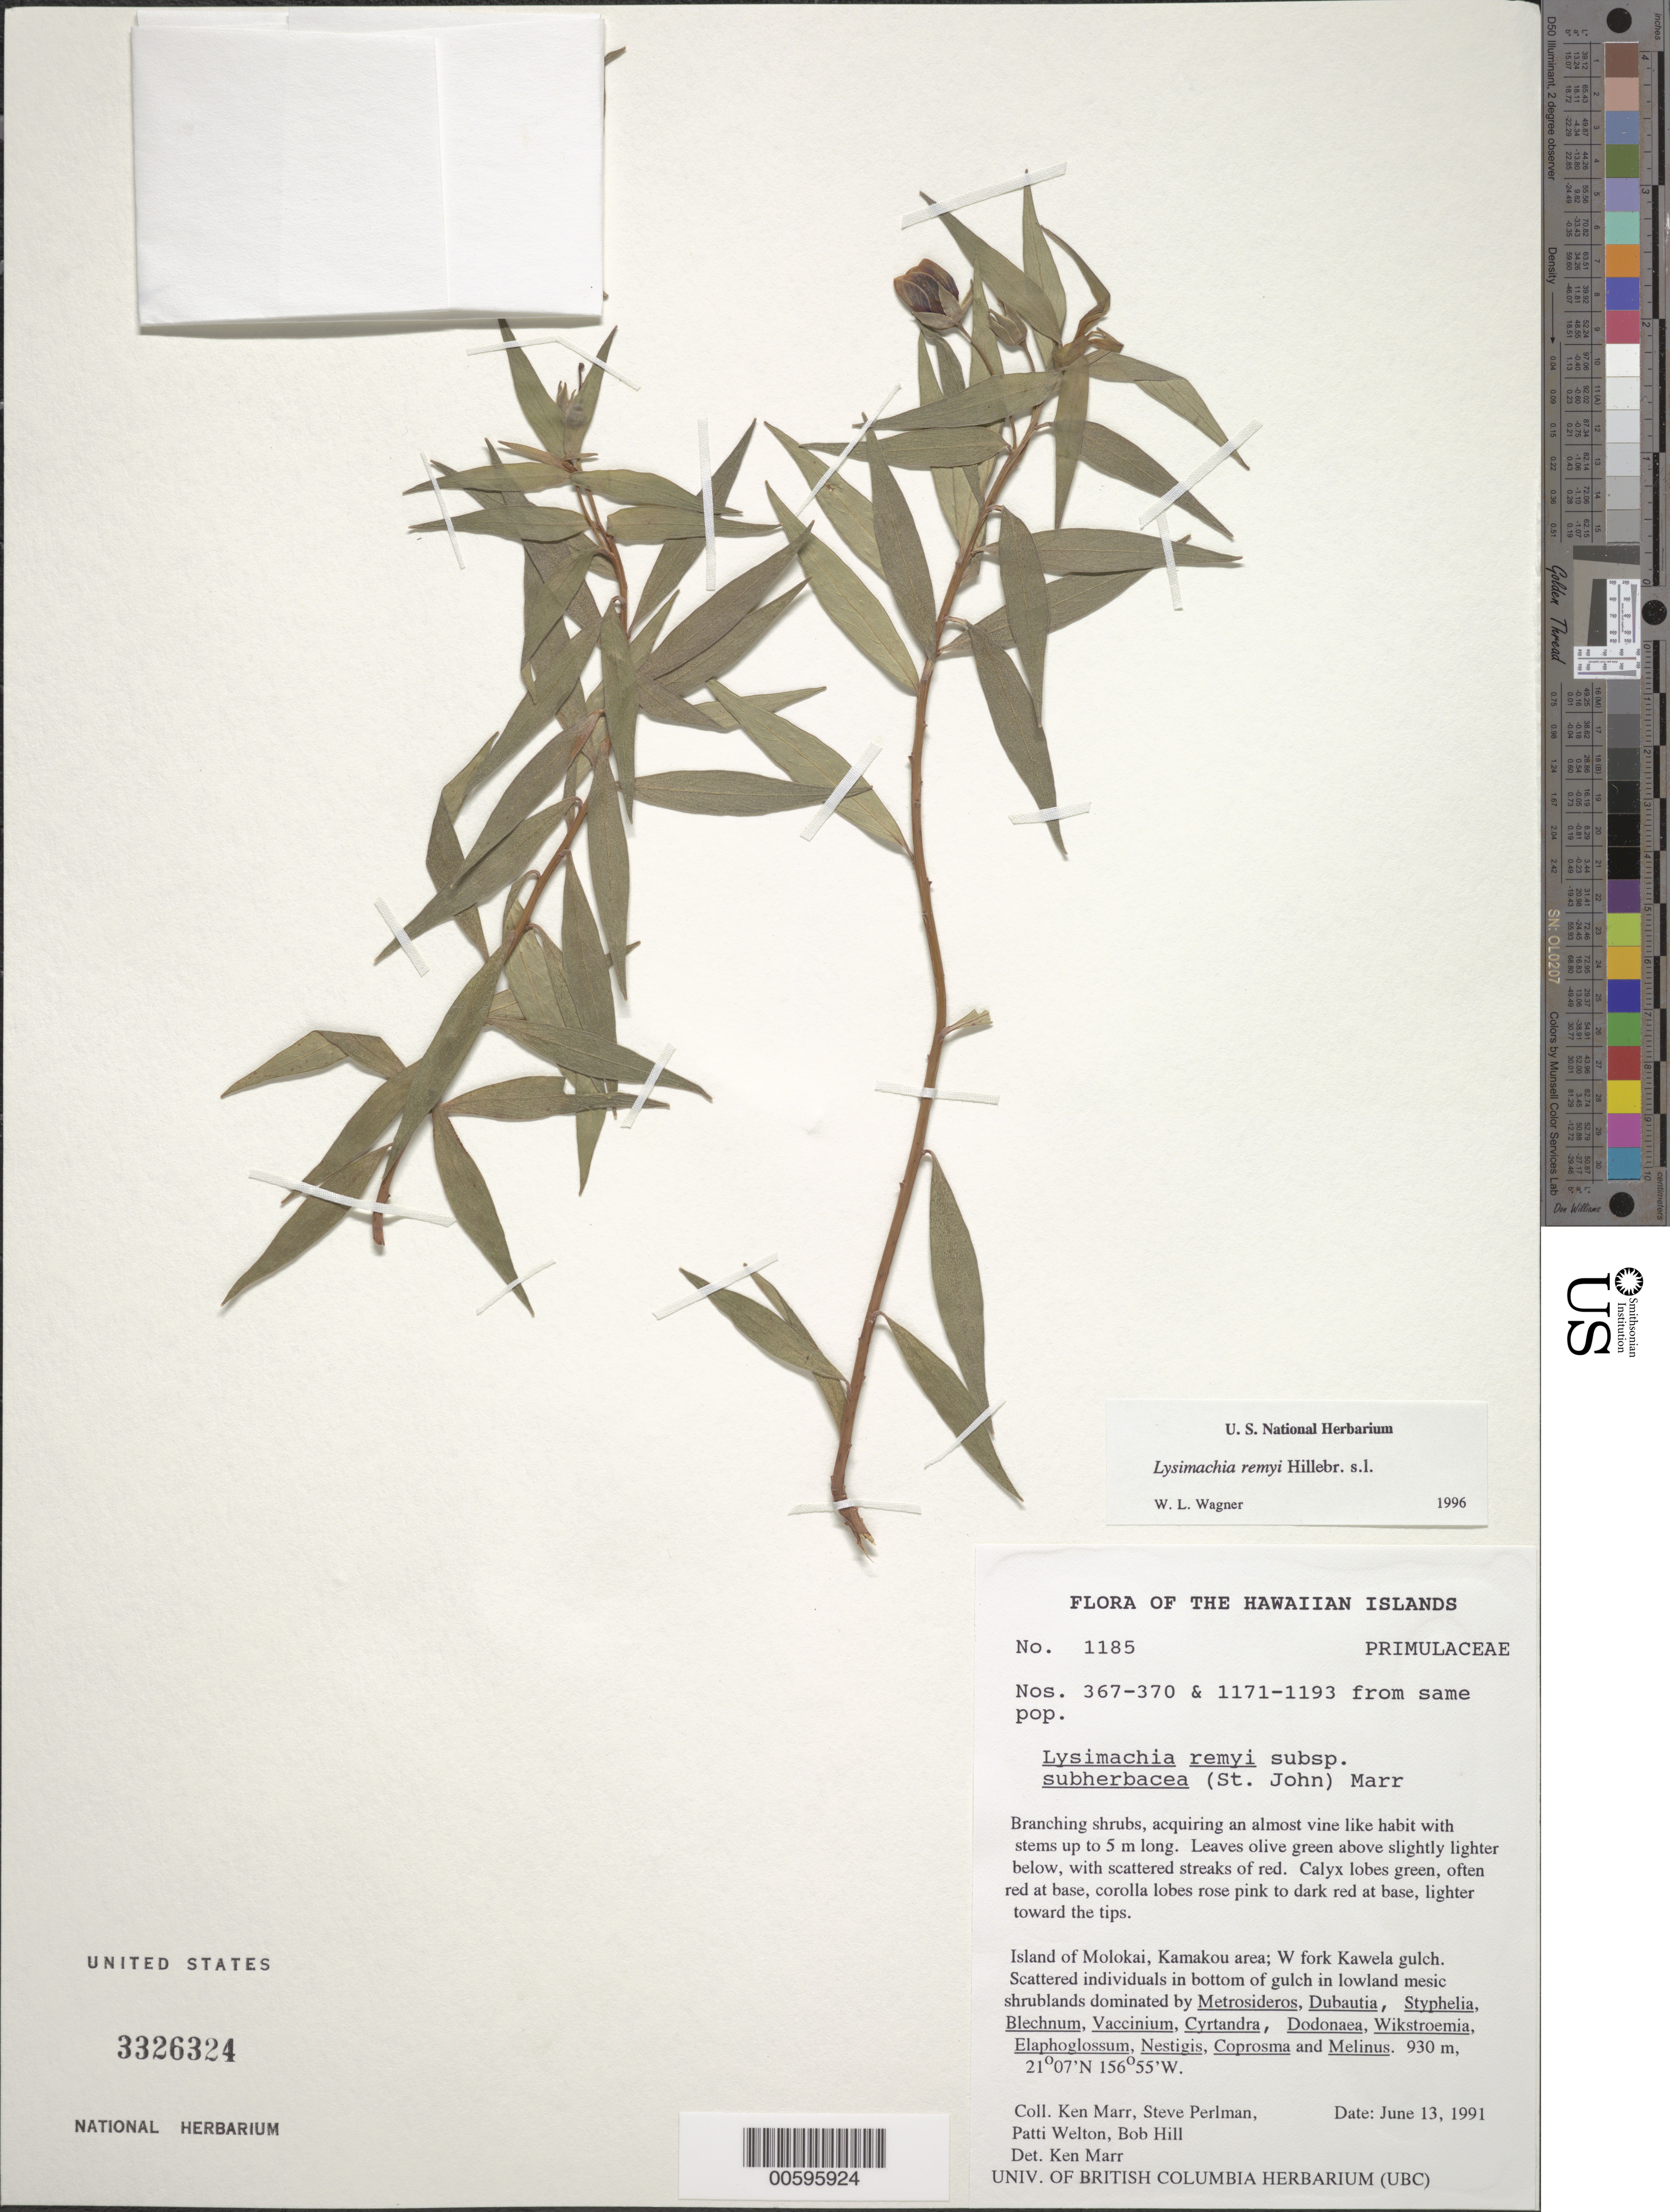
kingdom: Plantae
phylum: Tracheophyta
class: Magnoliopsida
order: Ericales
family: Primulaceae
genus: Lysimachia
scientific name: Lysimachia remyi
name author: Hillebr.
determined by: Wagner, W. L., (BOT), Smithsonian Institution - National Museum of Natural History (UNITED STATES)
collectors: K. Marr, S. P. Perlman, P. Welton & B. Hill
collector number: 1185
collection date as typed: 13 Jun 1991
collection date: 1991-06-13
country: United States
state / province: Hawaii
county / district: Maui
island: Moloka'i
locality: Kamakou area; W fork Kawela gulch.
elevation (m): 930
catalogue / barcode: US 3326324